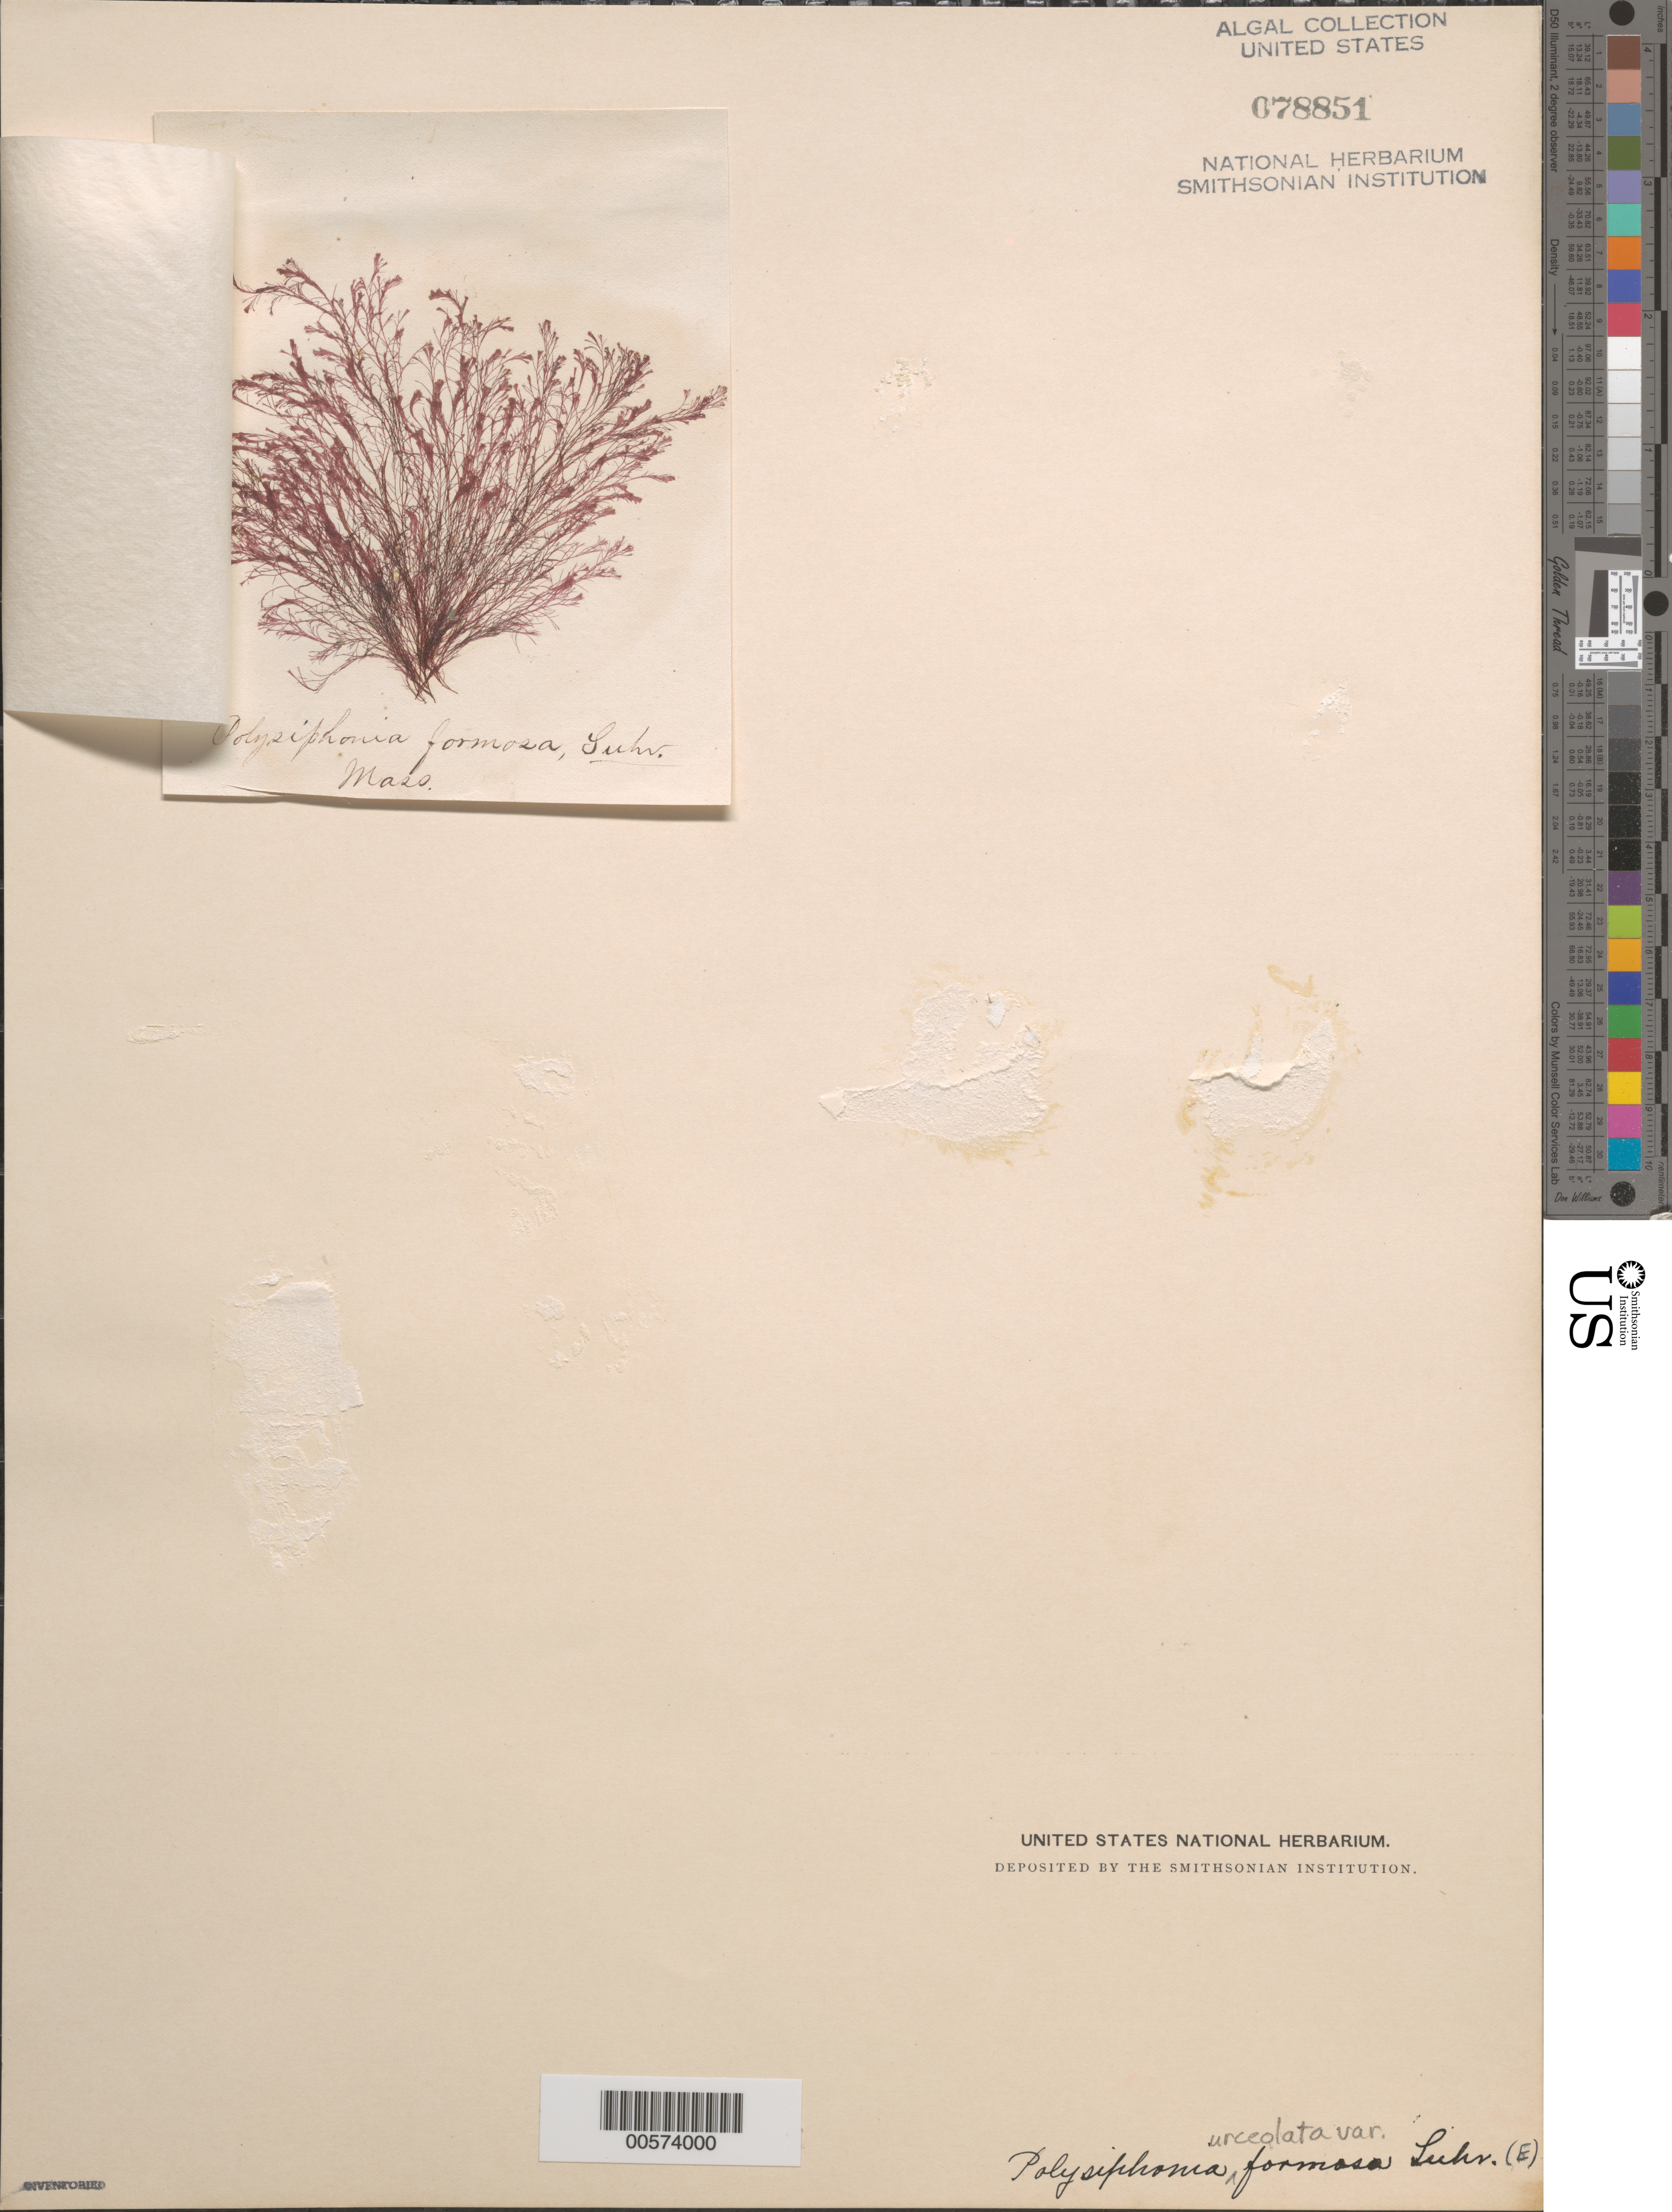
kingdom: Plantae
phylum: Rhodophyta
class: Florideophyceae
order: Ceramiales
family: Rhodomelaceae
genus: Polysiphonia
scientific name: Polysiphonia urceolata var. formosa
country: United States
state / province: Massachusetts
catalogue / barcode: US 78851